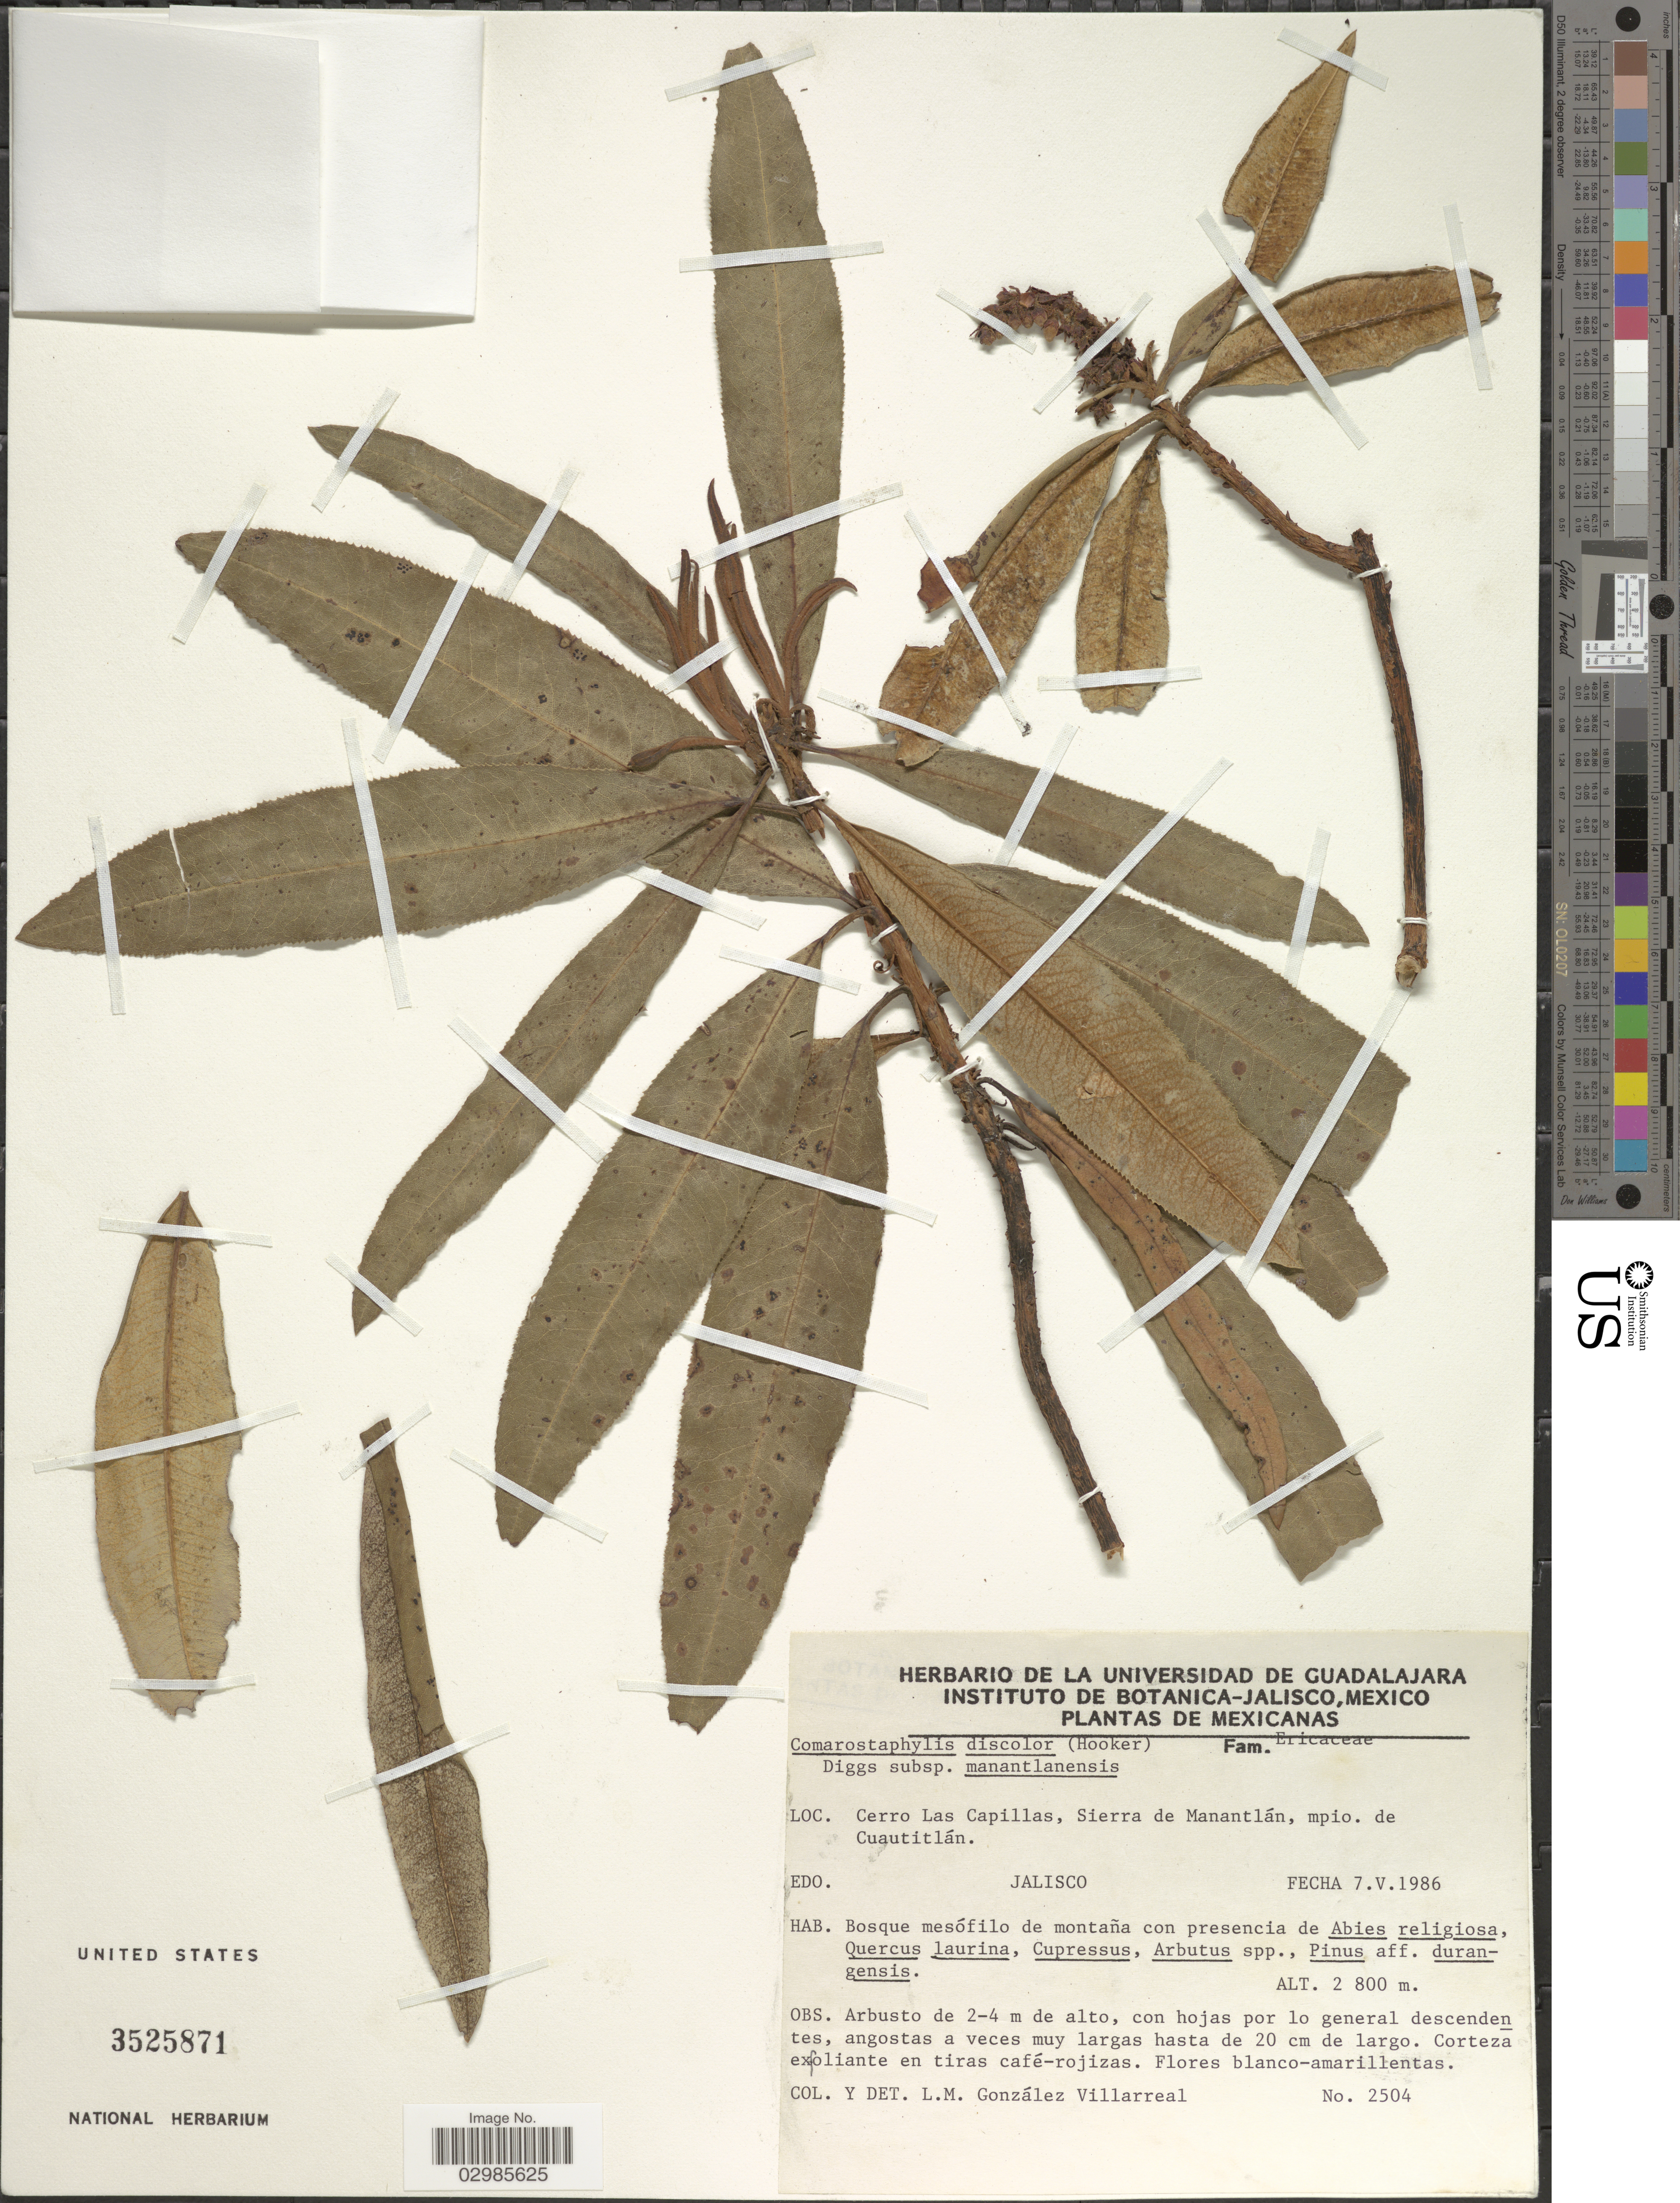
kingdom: Plantae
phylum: Tracheophyta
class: Magnoliopsida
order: Ericales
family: Ericaceae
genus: Comarostaphylis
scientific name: Comarostaphylis discolor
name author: (Hook.) Diggs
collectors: L. M. González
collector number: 2504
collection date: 1986-05-07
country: Mexico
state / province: Jalisco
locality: Cerro Las Capillas, Sierra de Manantlán, mpio. de Cuautitlán.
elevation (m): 2800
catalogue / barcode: US 3525871